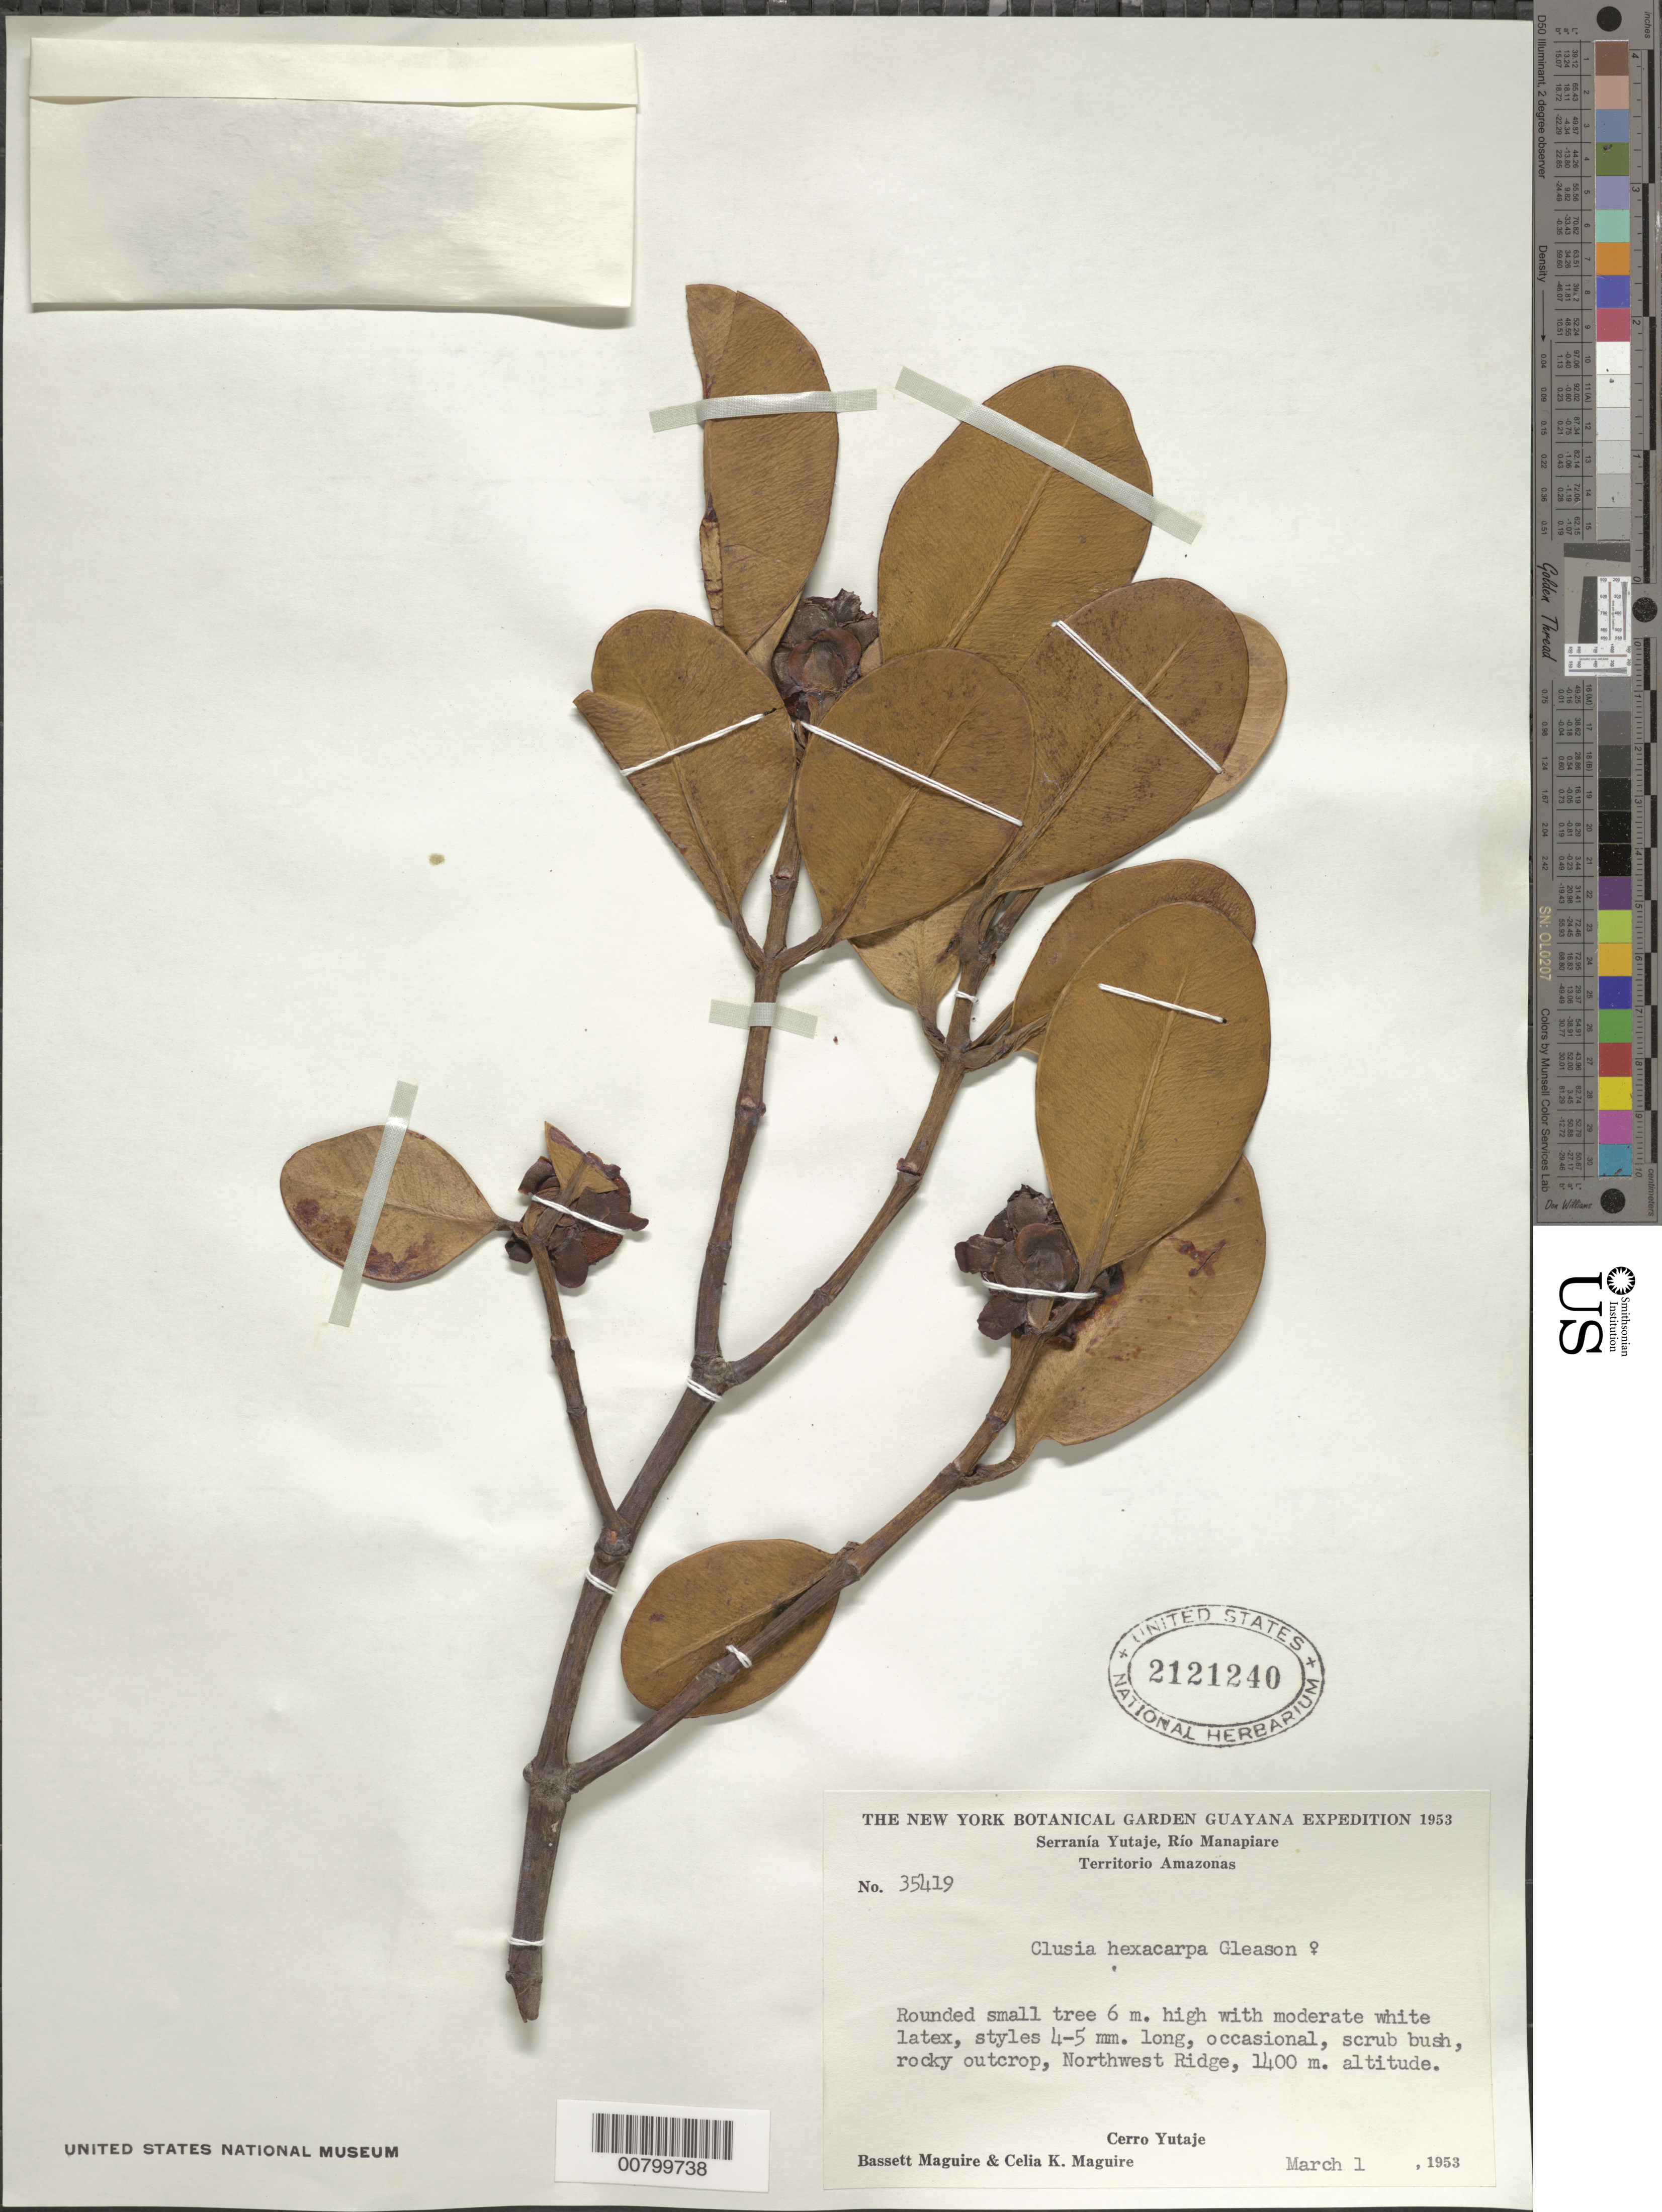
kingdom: Plantae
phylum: Tracheophyta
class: Magnoliopsida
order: Malpighiales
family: Clusiaceae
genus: Clusia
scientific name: Clusia hexacarpa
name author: Gleason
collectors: B. Maguire & C. K. Maguire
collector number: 35419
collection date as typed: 1-Mar-53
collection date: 1953-03-01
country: Venezuela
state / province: Amazonas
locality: Serranía Yutajé, Río Manapiare, Cerro Yutajé, NW Ridge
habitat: Scrub bush, rocky outcrop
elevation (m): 1400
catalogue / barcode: US 2121240